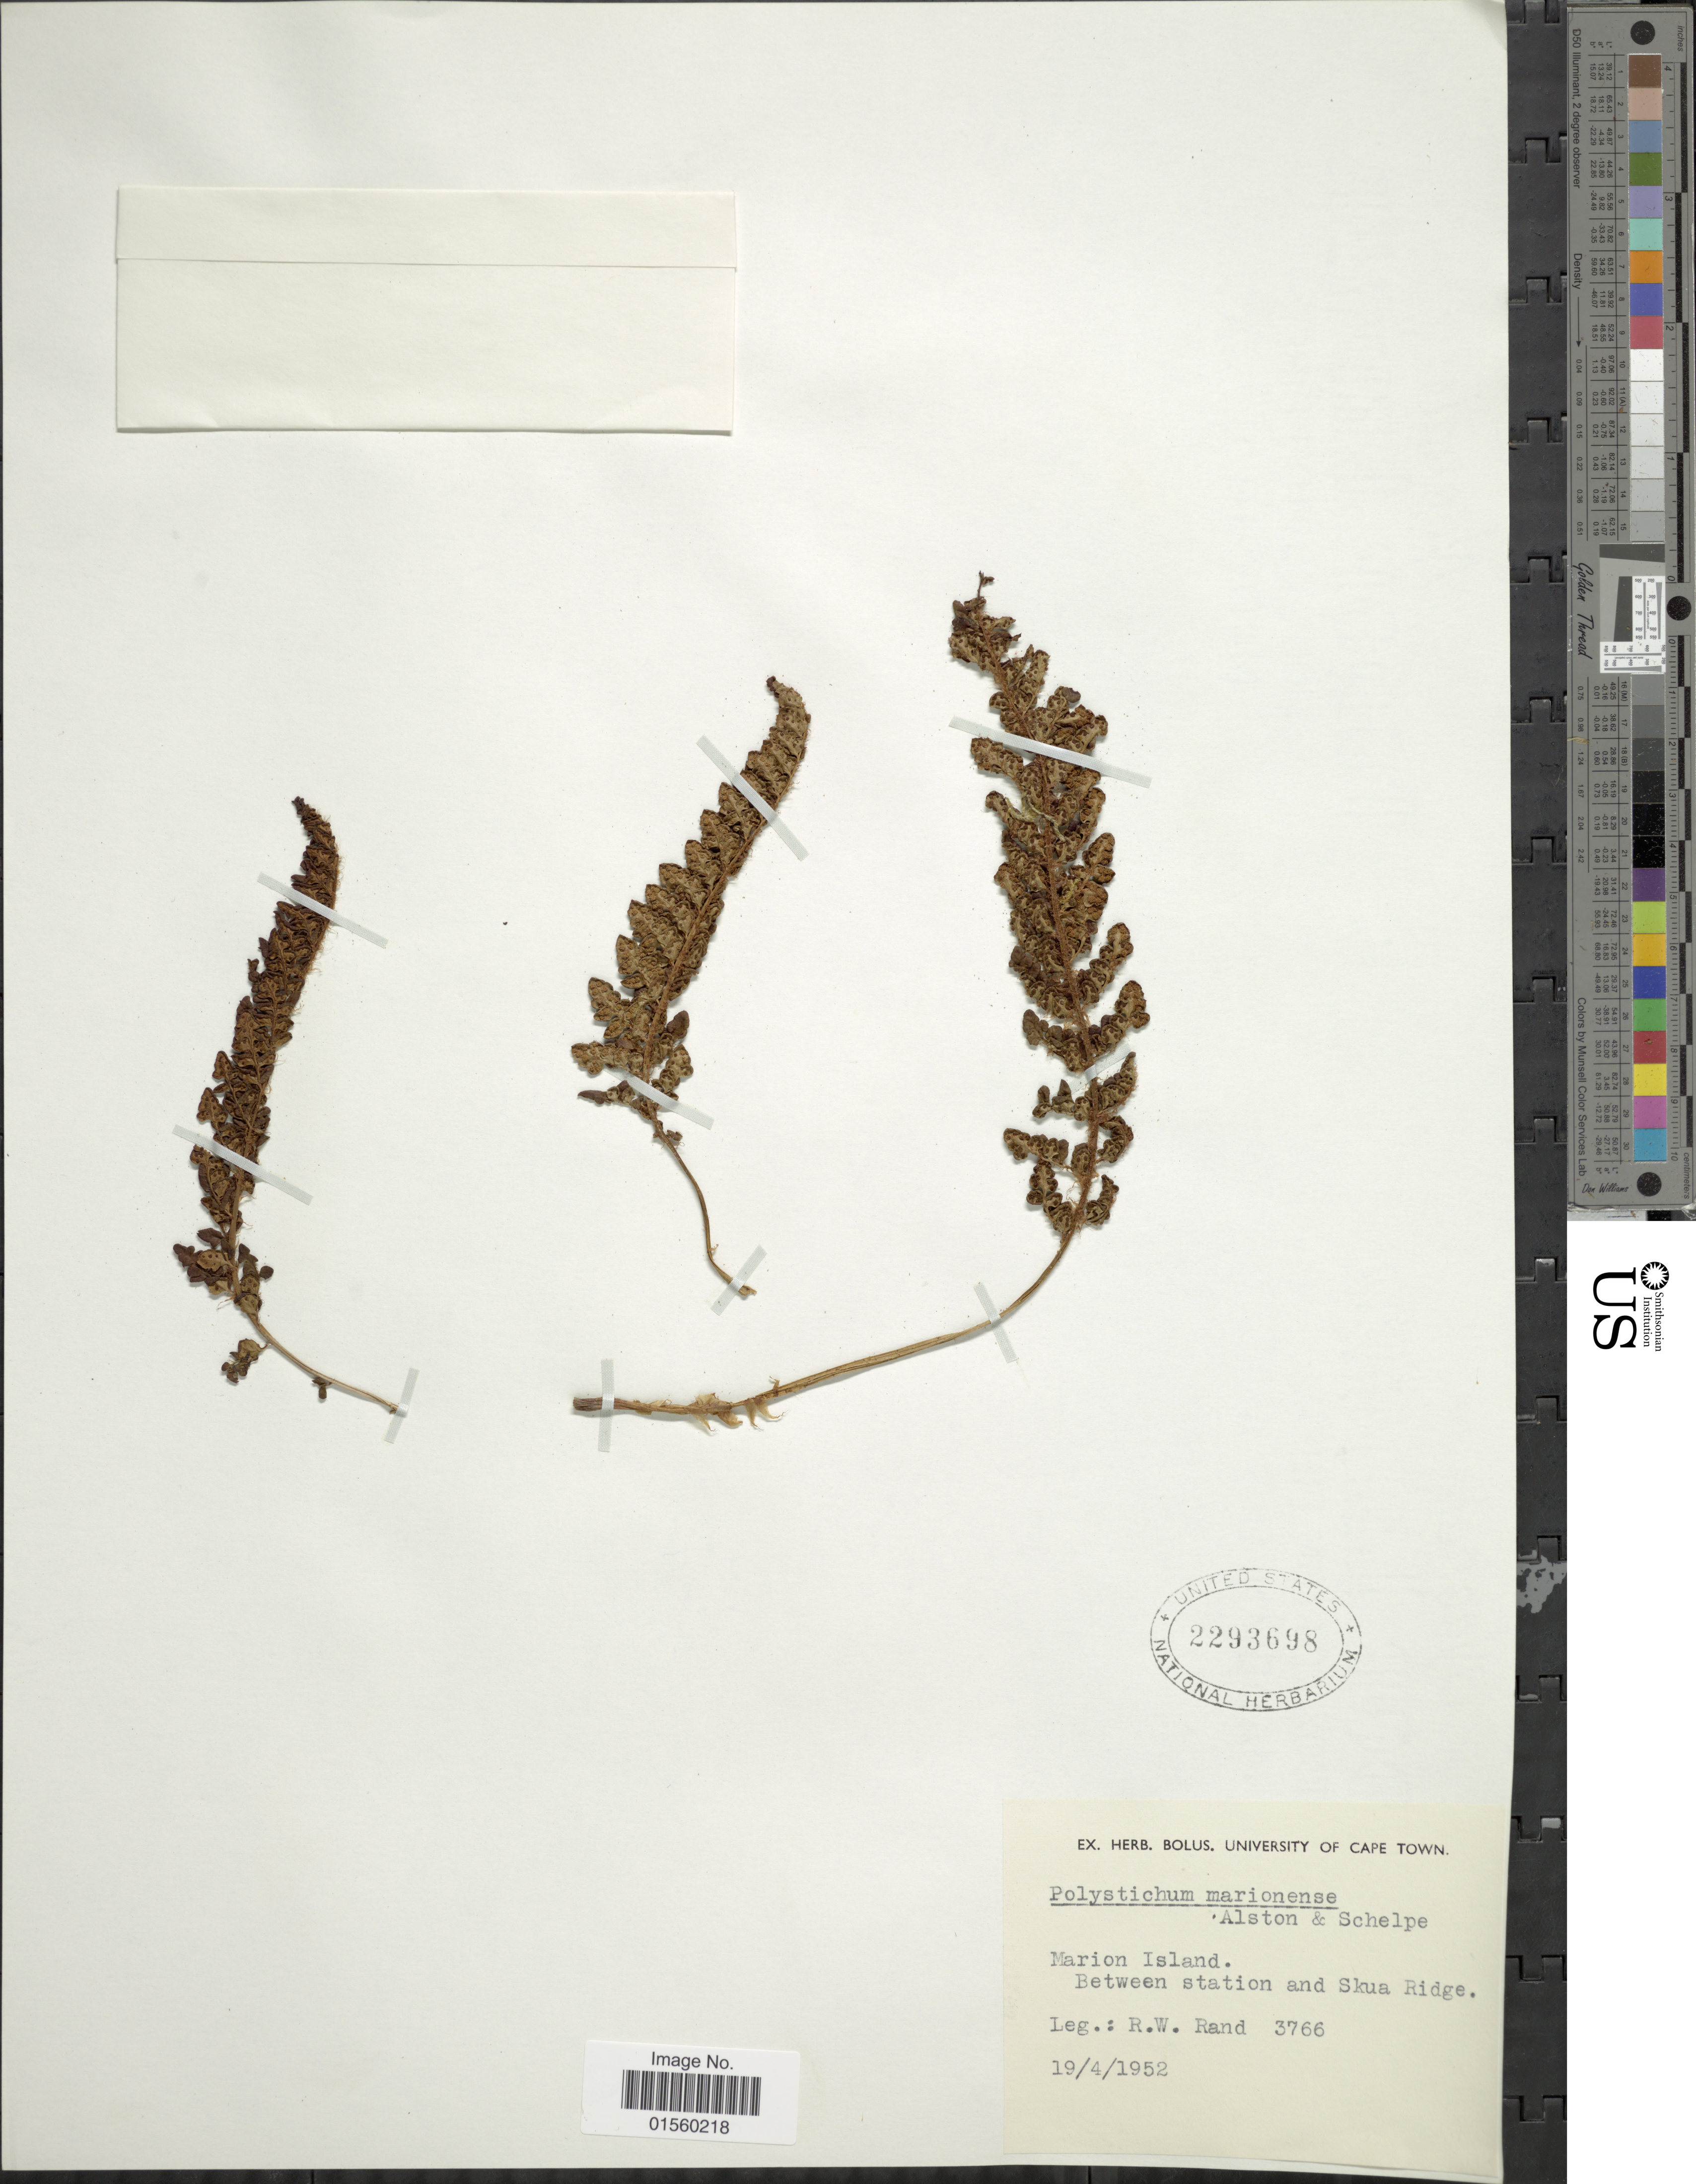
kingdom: Plantae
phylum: Tracheophyta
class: Polypodiopsida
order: Polypodiales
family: Dryopteridaceae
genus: Polystichum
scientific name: Polystichum marionense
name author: Alston & Schelpe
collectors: R. Rand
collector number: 3766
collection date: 1952-04-19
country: Sub-Antarctic Islands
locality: Marion Island. Between station and Skua Ridge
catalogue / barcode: US 2293698